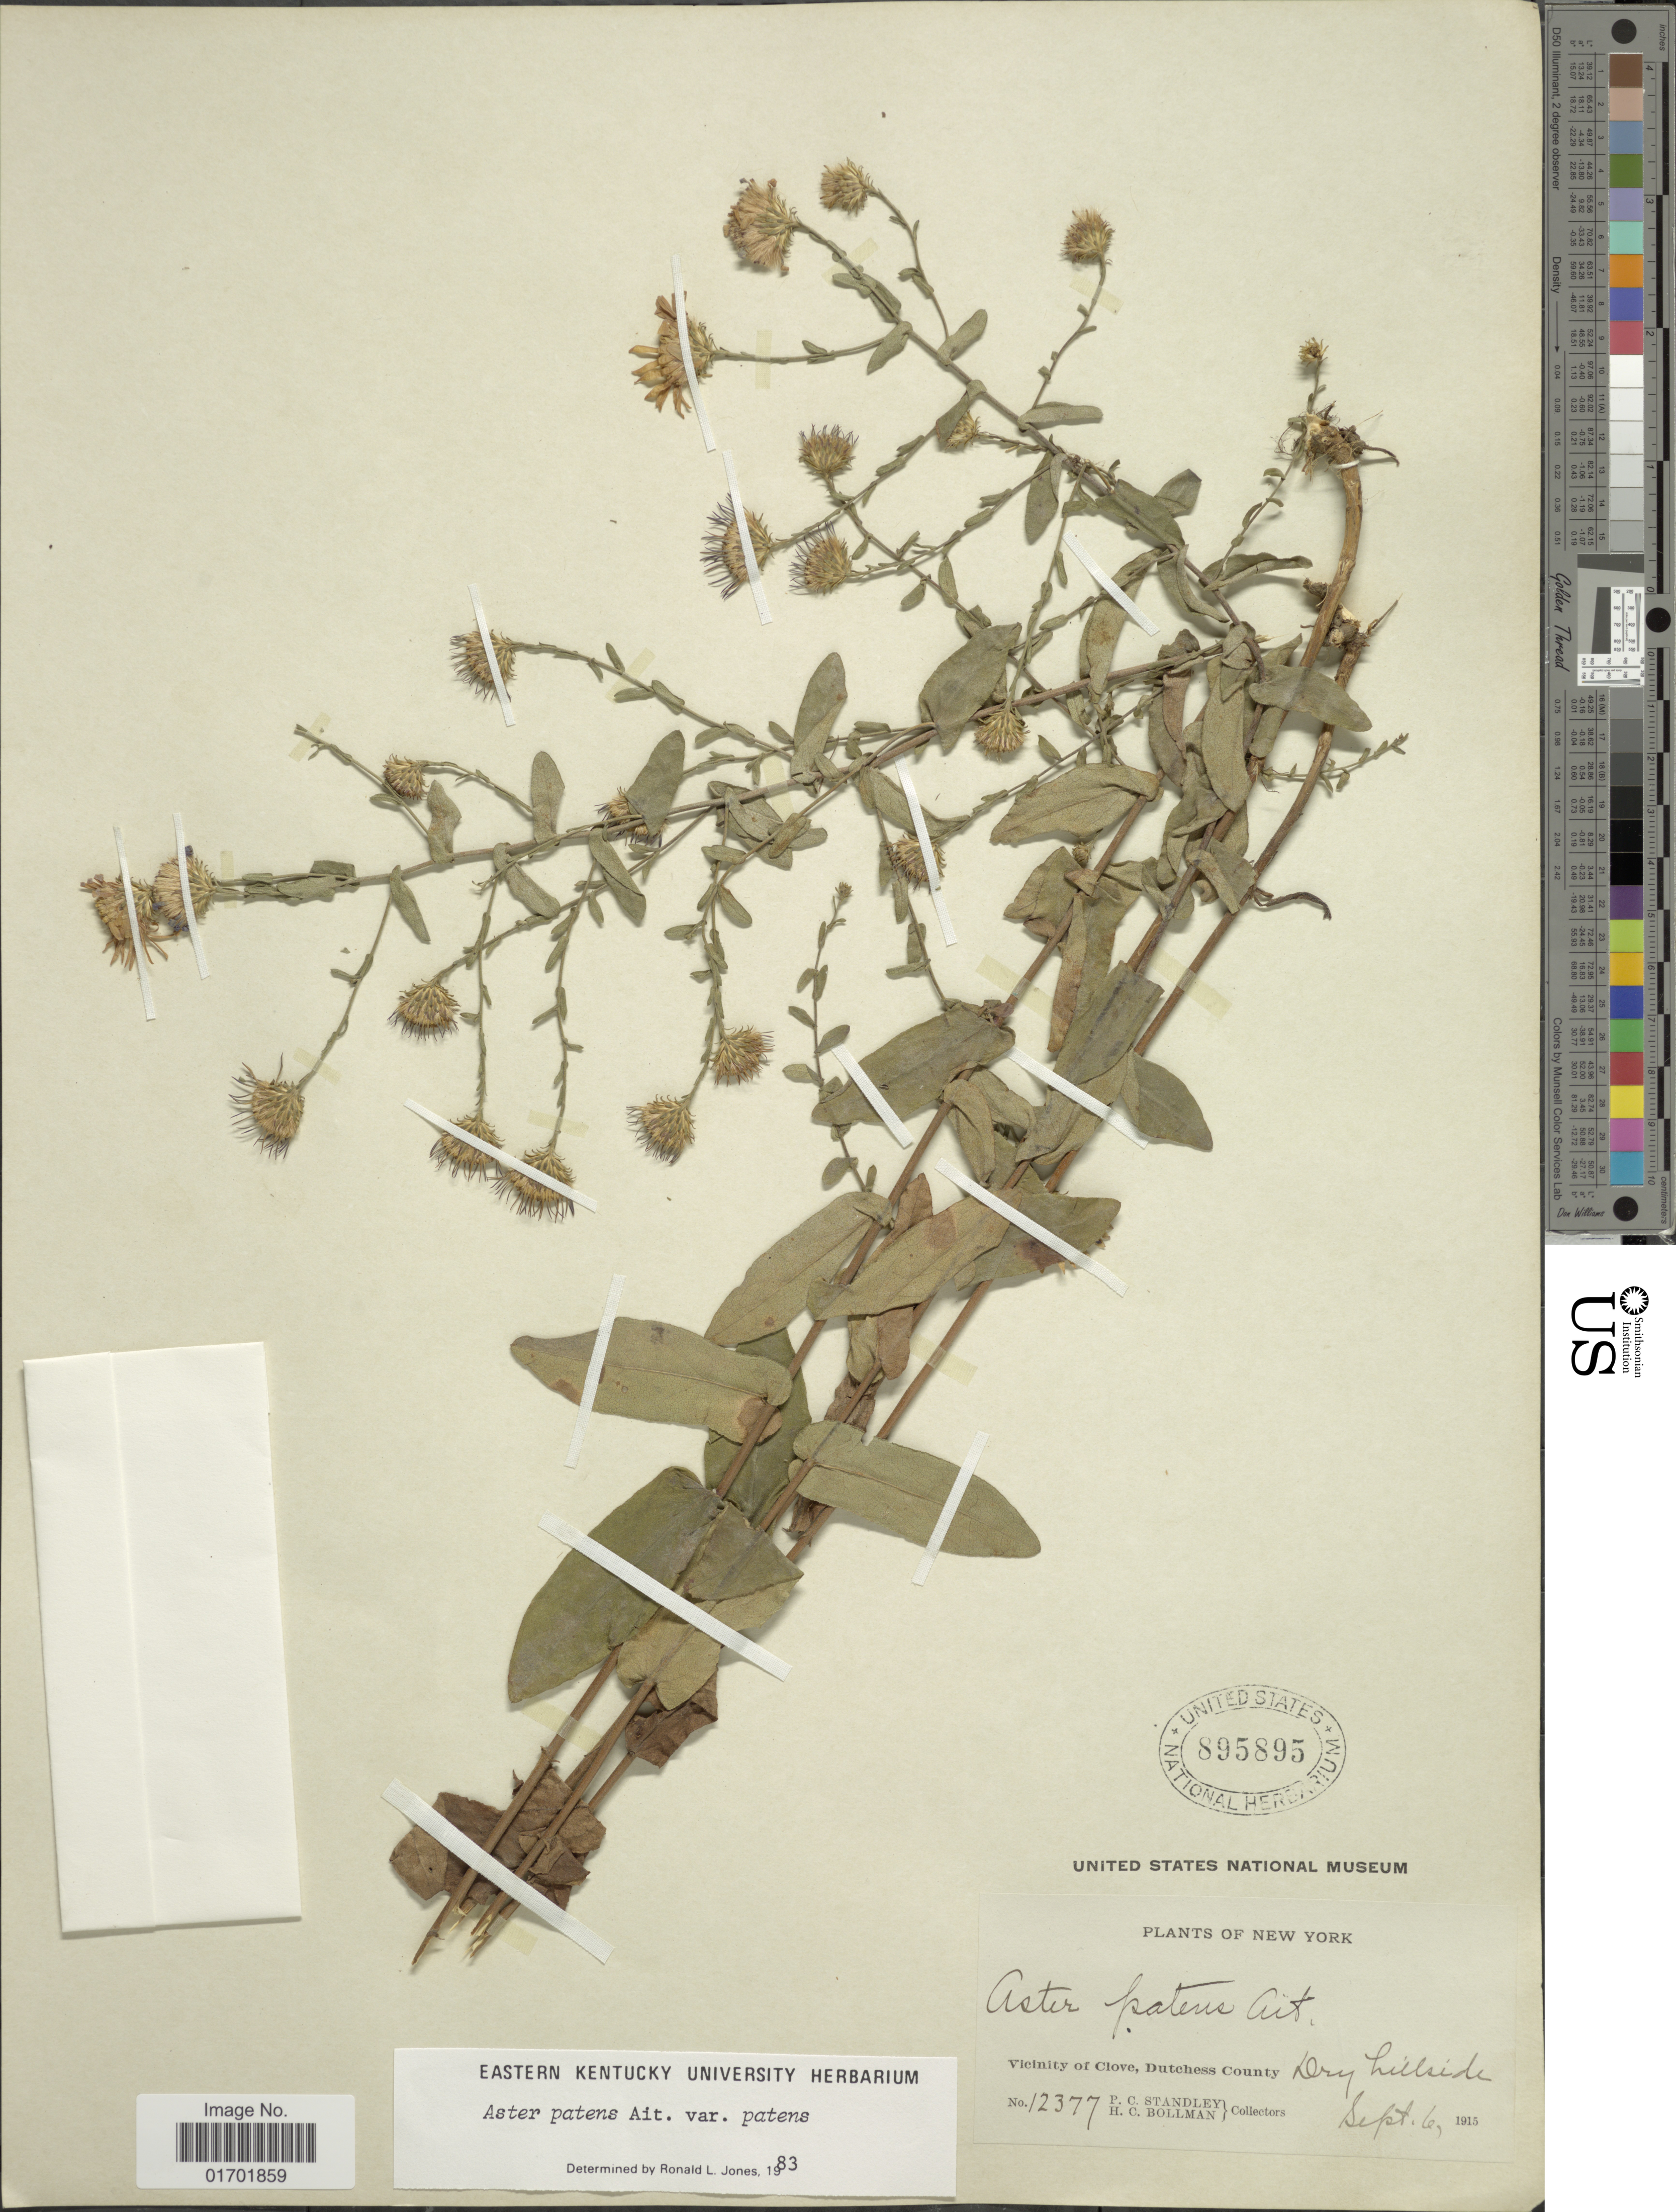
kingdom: Plantae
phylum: Tracheophyta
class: Magnoliopsida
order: Asterales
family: Asteraceae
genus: Symphyotrichum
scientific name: Symphyotrichum patens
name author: (Aiton) G.L. Nesom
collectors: P. C. Standley & H. C. Bollman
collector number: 12377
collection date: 1915-09-06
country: United States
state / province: New York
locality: Vicinity of Clove, Futchess County.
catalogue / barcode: US 895895